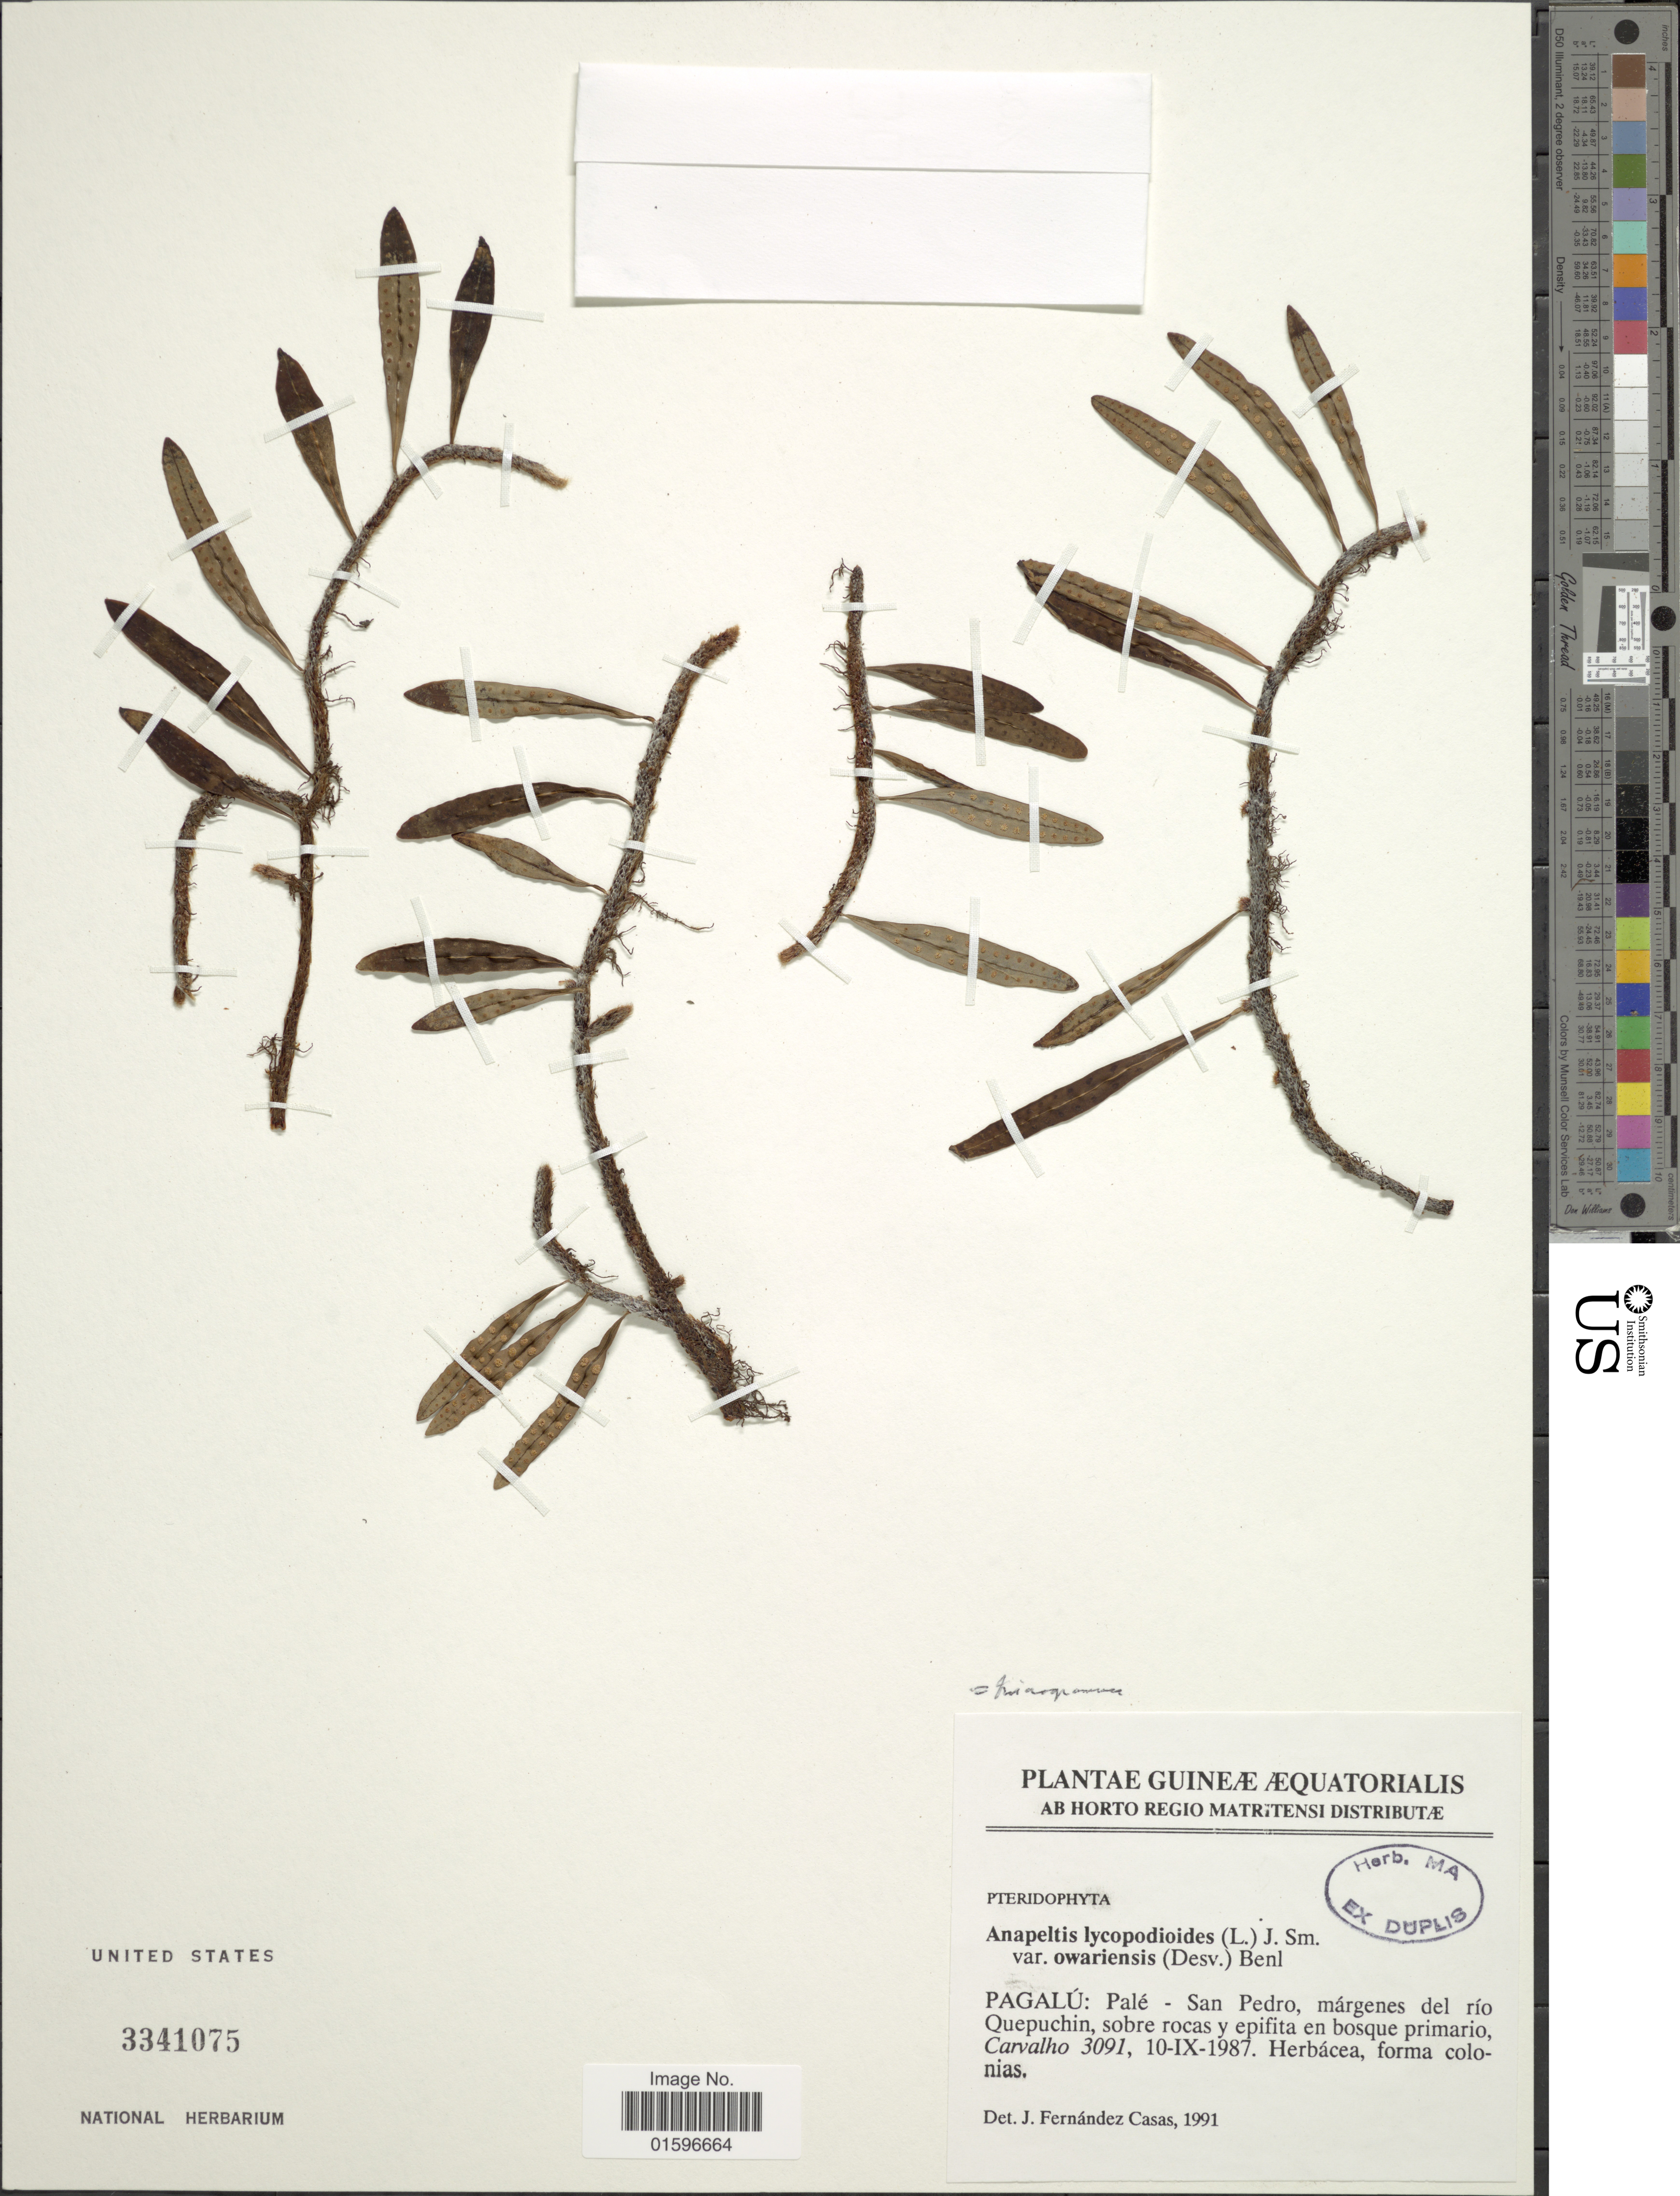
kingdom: Plantae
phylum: Tracheophyta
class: Polypodiopsida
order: Polypodiales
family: Polypodiaceae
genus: Polypodium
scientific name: Polypodium lycopodioides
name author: L.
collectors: Carvalho, --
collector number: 3091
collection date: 1987-09-10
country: Equatorial Guinea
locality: Pagalu: Pale - San Pedro, margenes del rio Quepuchin, sobre rocas y epifita en bosque primario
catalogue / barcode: US 3341075